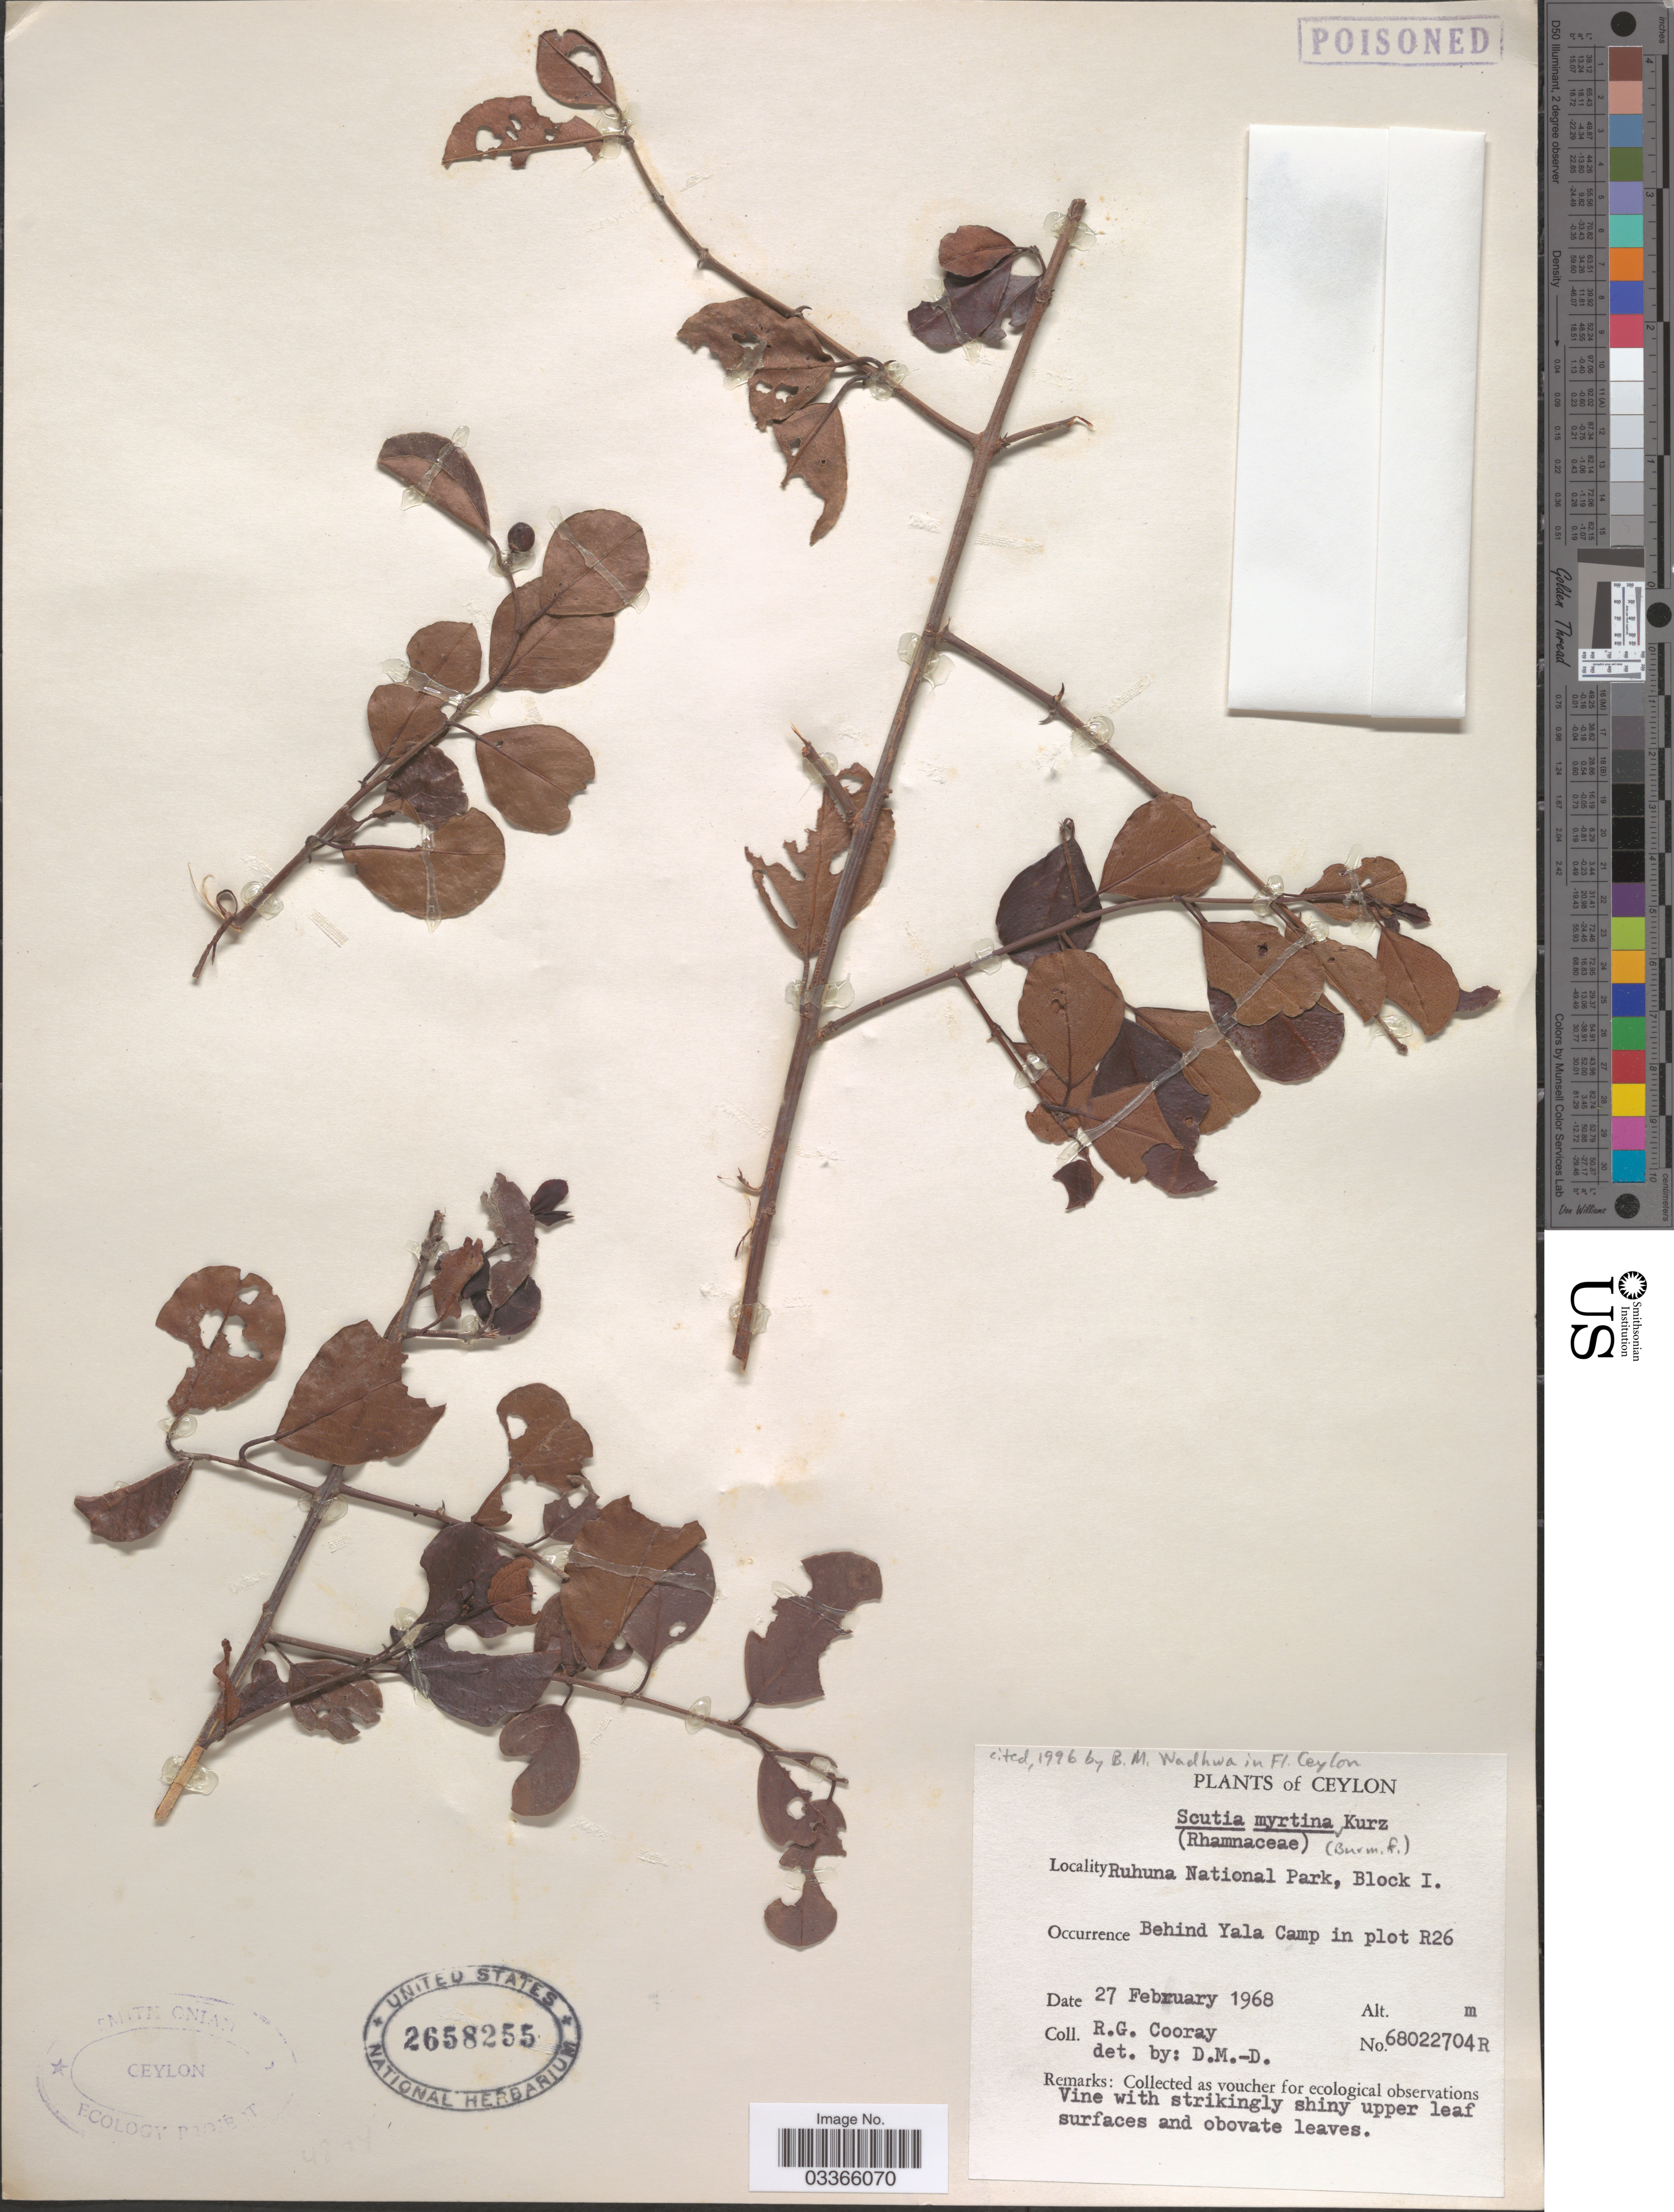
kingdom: Plantae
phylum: Tracheophyta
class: Magnoliopsida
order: Rosales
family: Rhamnaceae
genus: Scutia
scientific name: Scutia myrtina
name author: (Burm. f.) Kurz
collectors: R. Cooray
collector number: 68022704R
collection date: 1968-02-27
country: Sri Lanka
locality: Ceylon, Ruhuna National Park, Block 1, Behind Yala Camp in plot R26.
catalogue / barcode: US 2658255